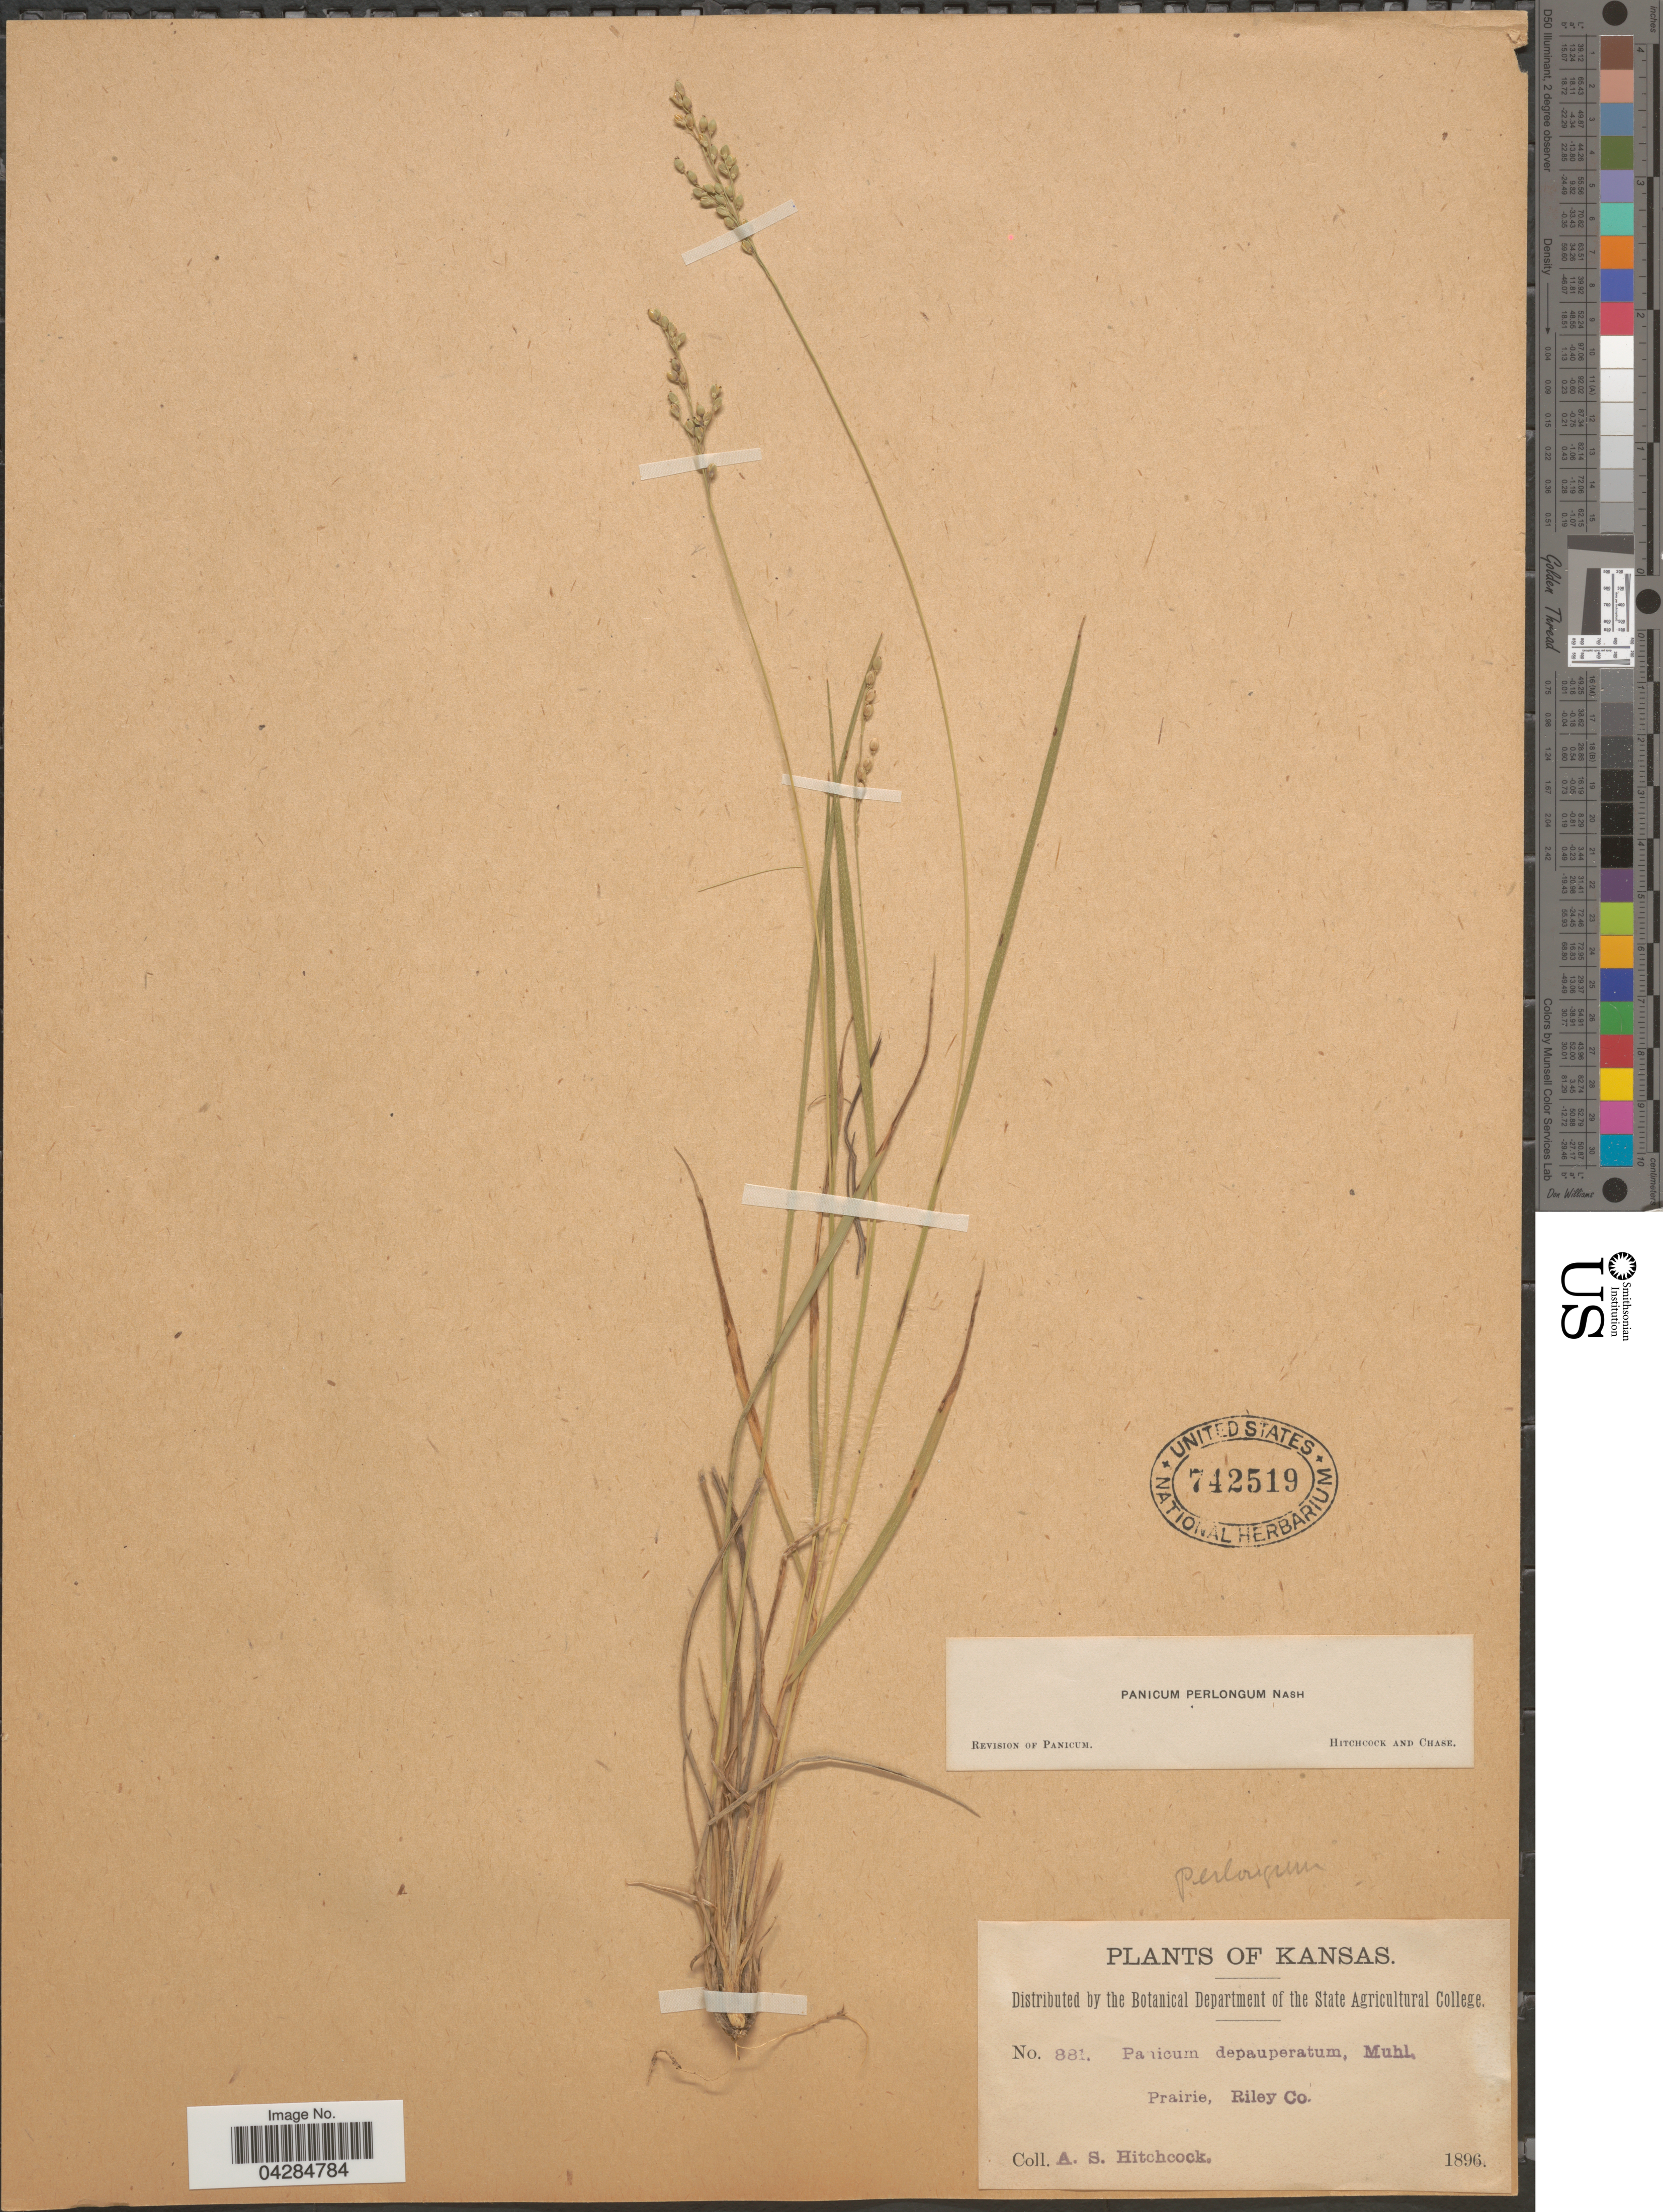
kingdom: Plantae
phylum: Tracheophyta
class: Liliopsida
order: Poales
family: Poaceae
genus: Dichanthelium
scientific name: Dichanthelium perlongum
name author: (Nash) Freckmann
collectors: A. S. Hitchcock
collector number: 881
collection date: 1896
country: United States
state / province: Kansas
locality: Prairie, Riley Co.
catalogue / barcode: US 742519